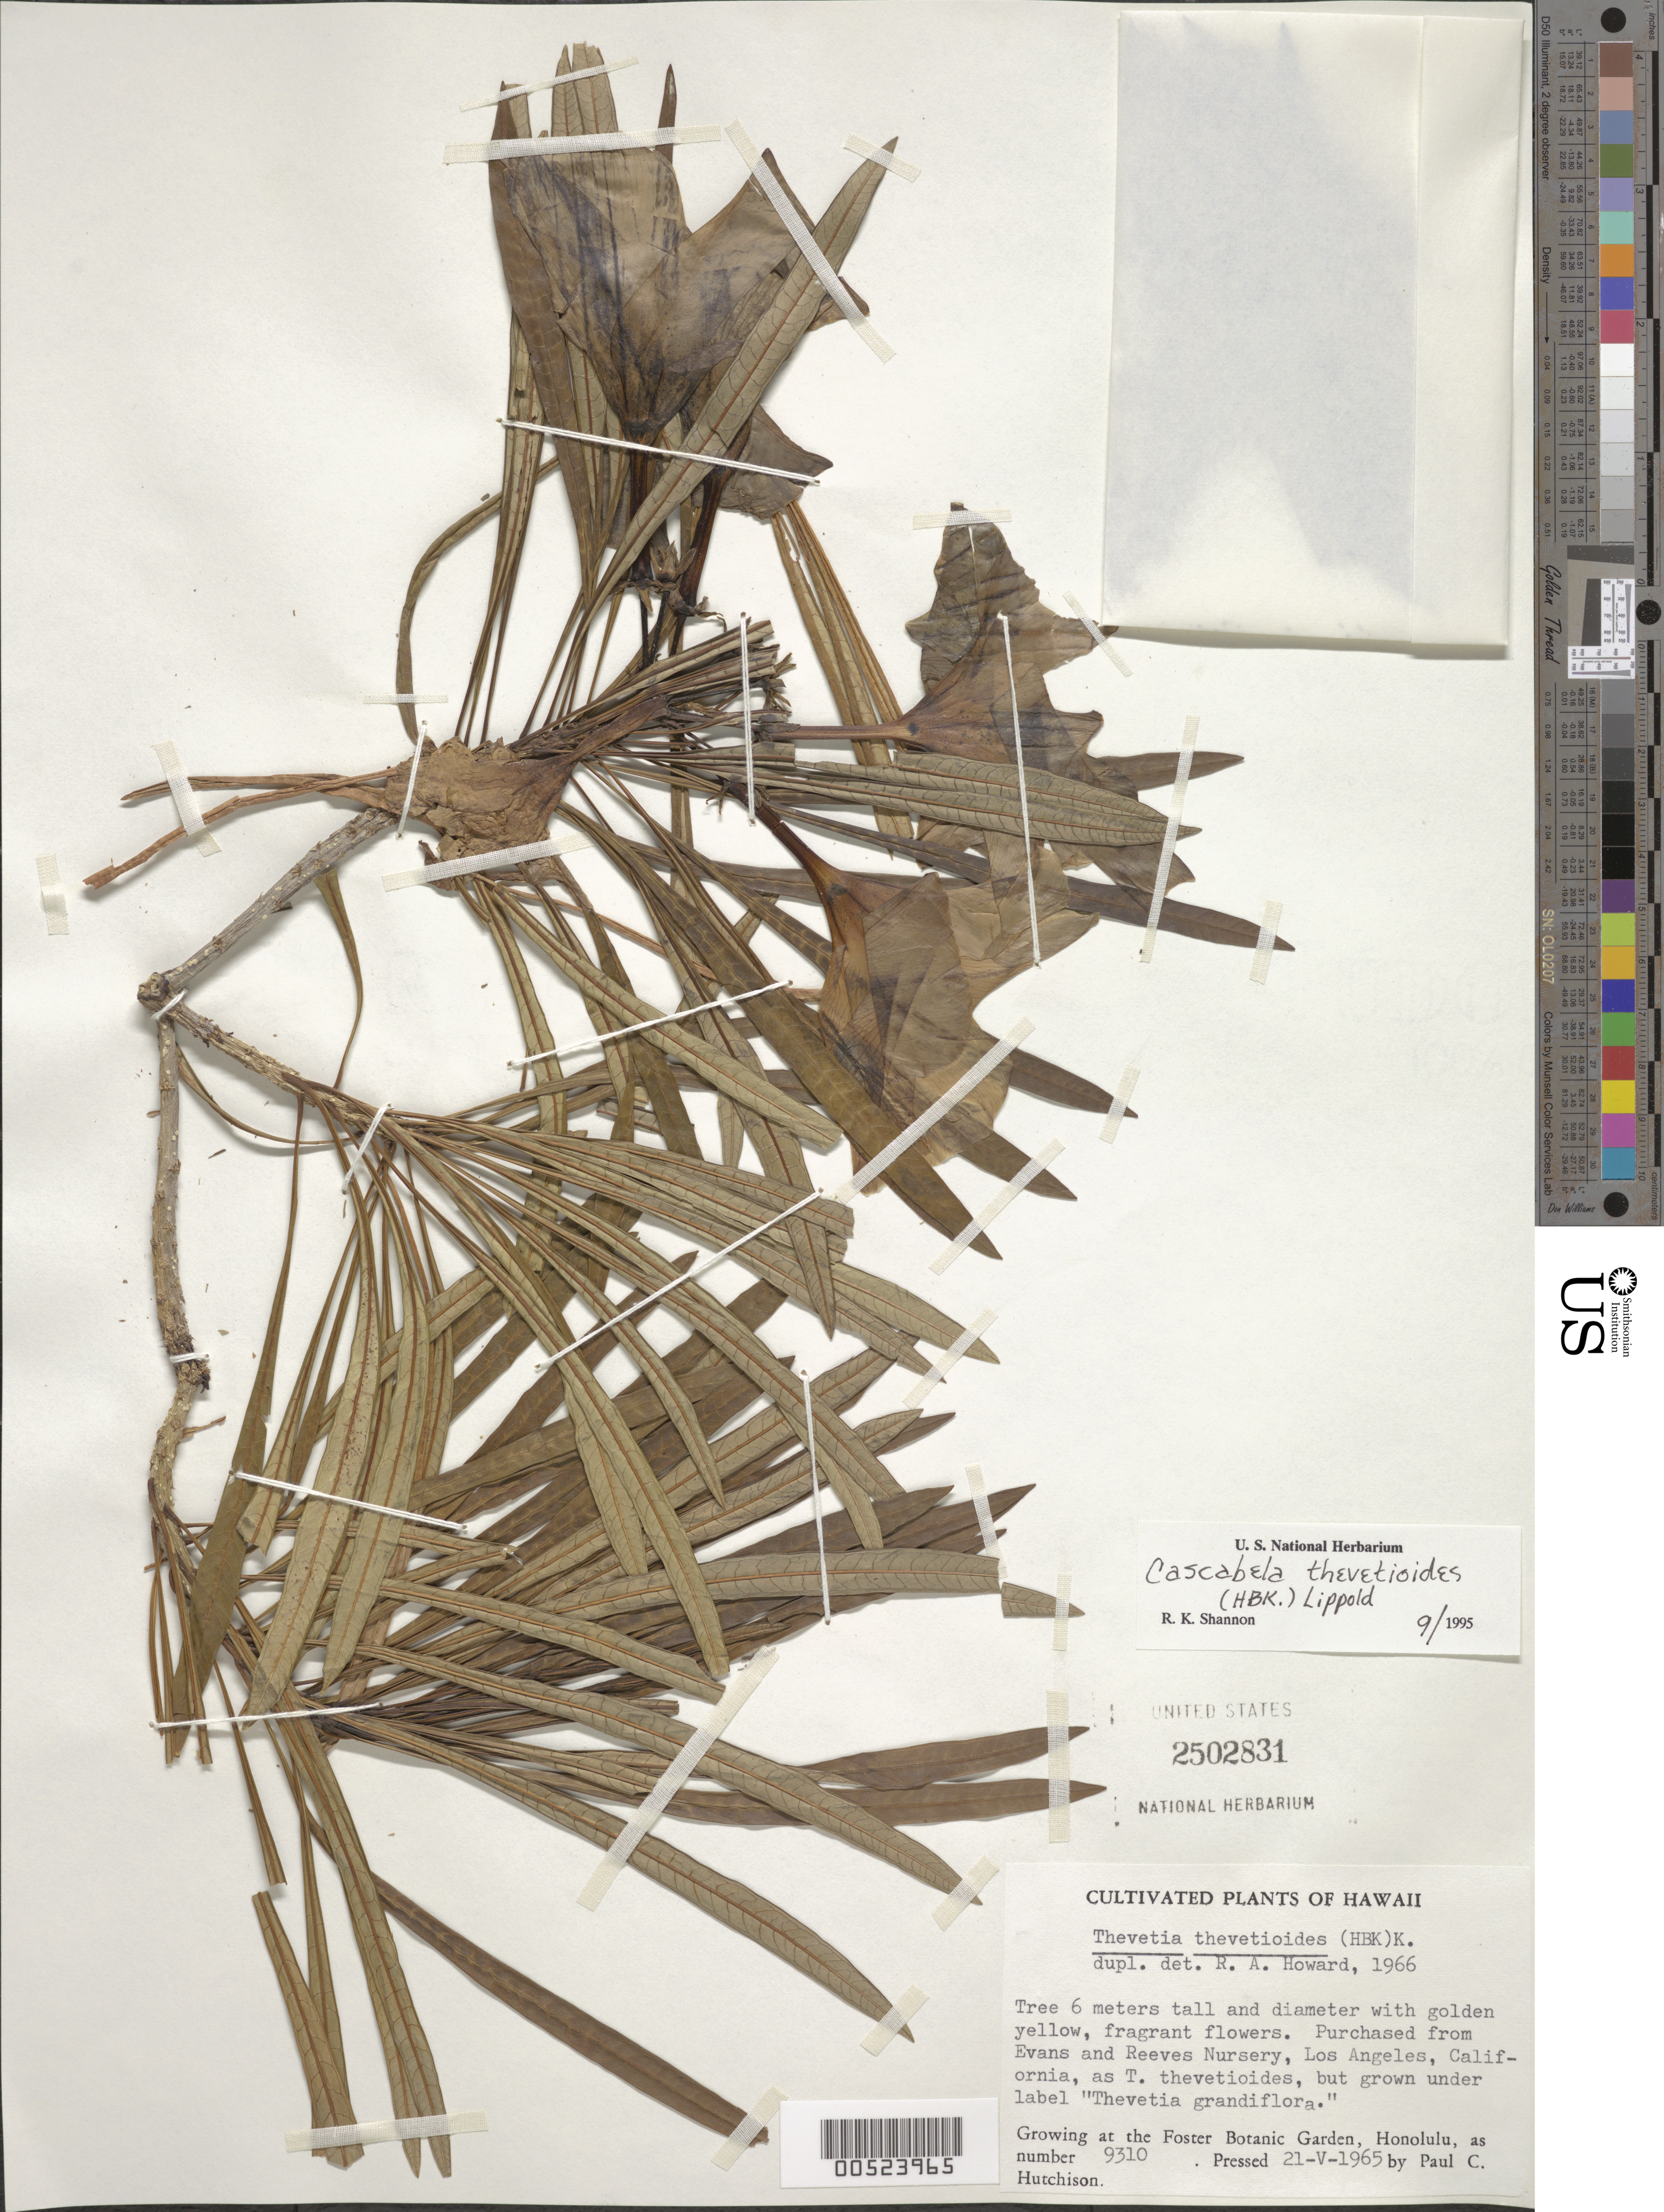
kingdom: Plantae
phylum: Tracheophyta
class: Magnoliopsida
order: Gentianales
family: Apocynaceae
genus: Thevetia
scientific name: Thevetia peruviana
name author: (Pers.) K. Schum.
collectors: P. C. Hutchison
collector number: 9310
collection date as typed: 21 May 1965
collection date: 1965-05-21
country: United States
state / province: Hawaii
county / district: Honolulu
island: Oahu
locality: Foster Botanic Garden, Honolulu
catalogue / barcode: US 2502831